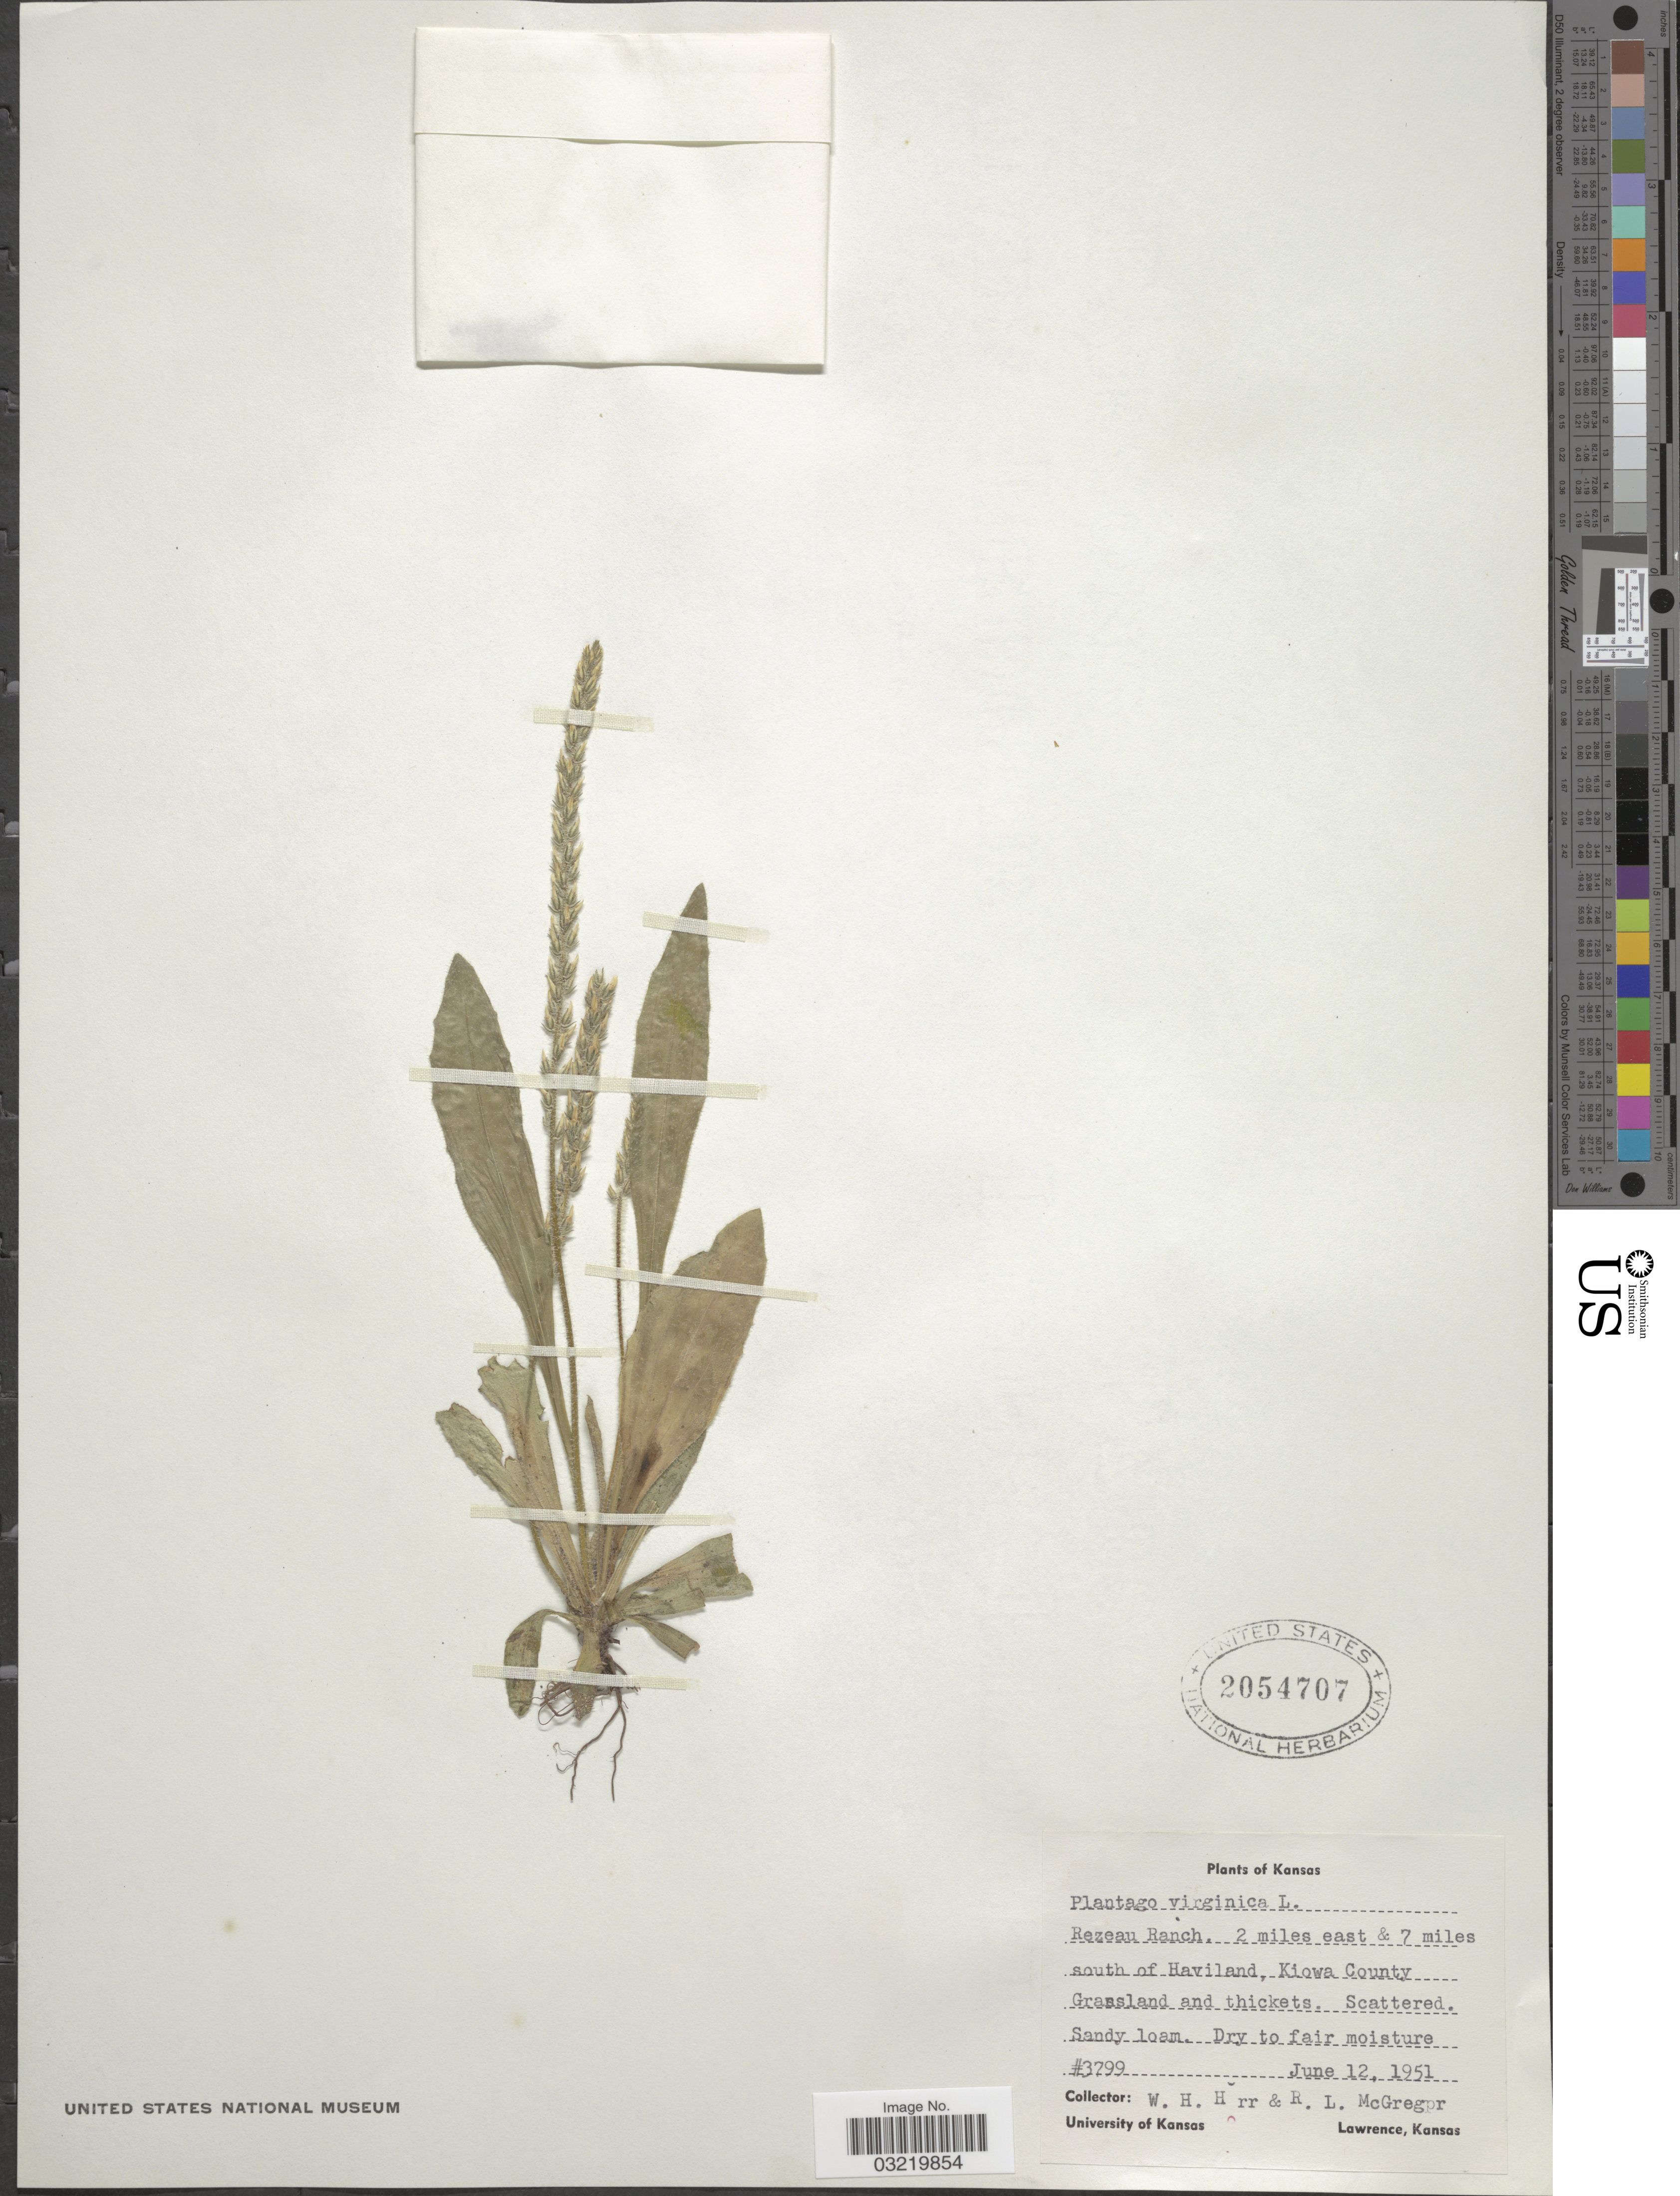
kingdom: Plantae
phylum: Tracheophyta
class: Magnoliopsida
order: Lamiales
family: Plantaginaceae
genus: Plantago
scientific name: Plantago virginica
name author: L.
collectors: W. H. H. & R. McGregor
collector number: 3799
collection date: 1951-06-12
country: United States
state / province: Kansas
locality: Rezeau Ranch, 2 miles east & 7 miles south of Haviland, Kiowa County.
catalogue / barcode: US 2054707